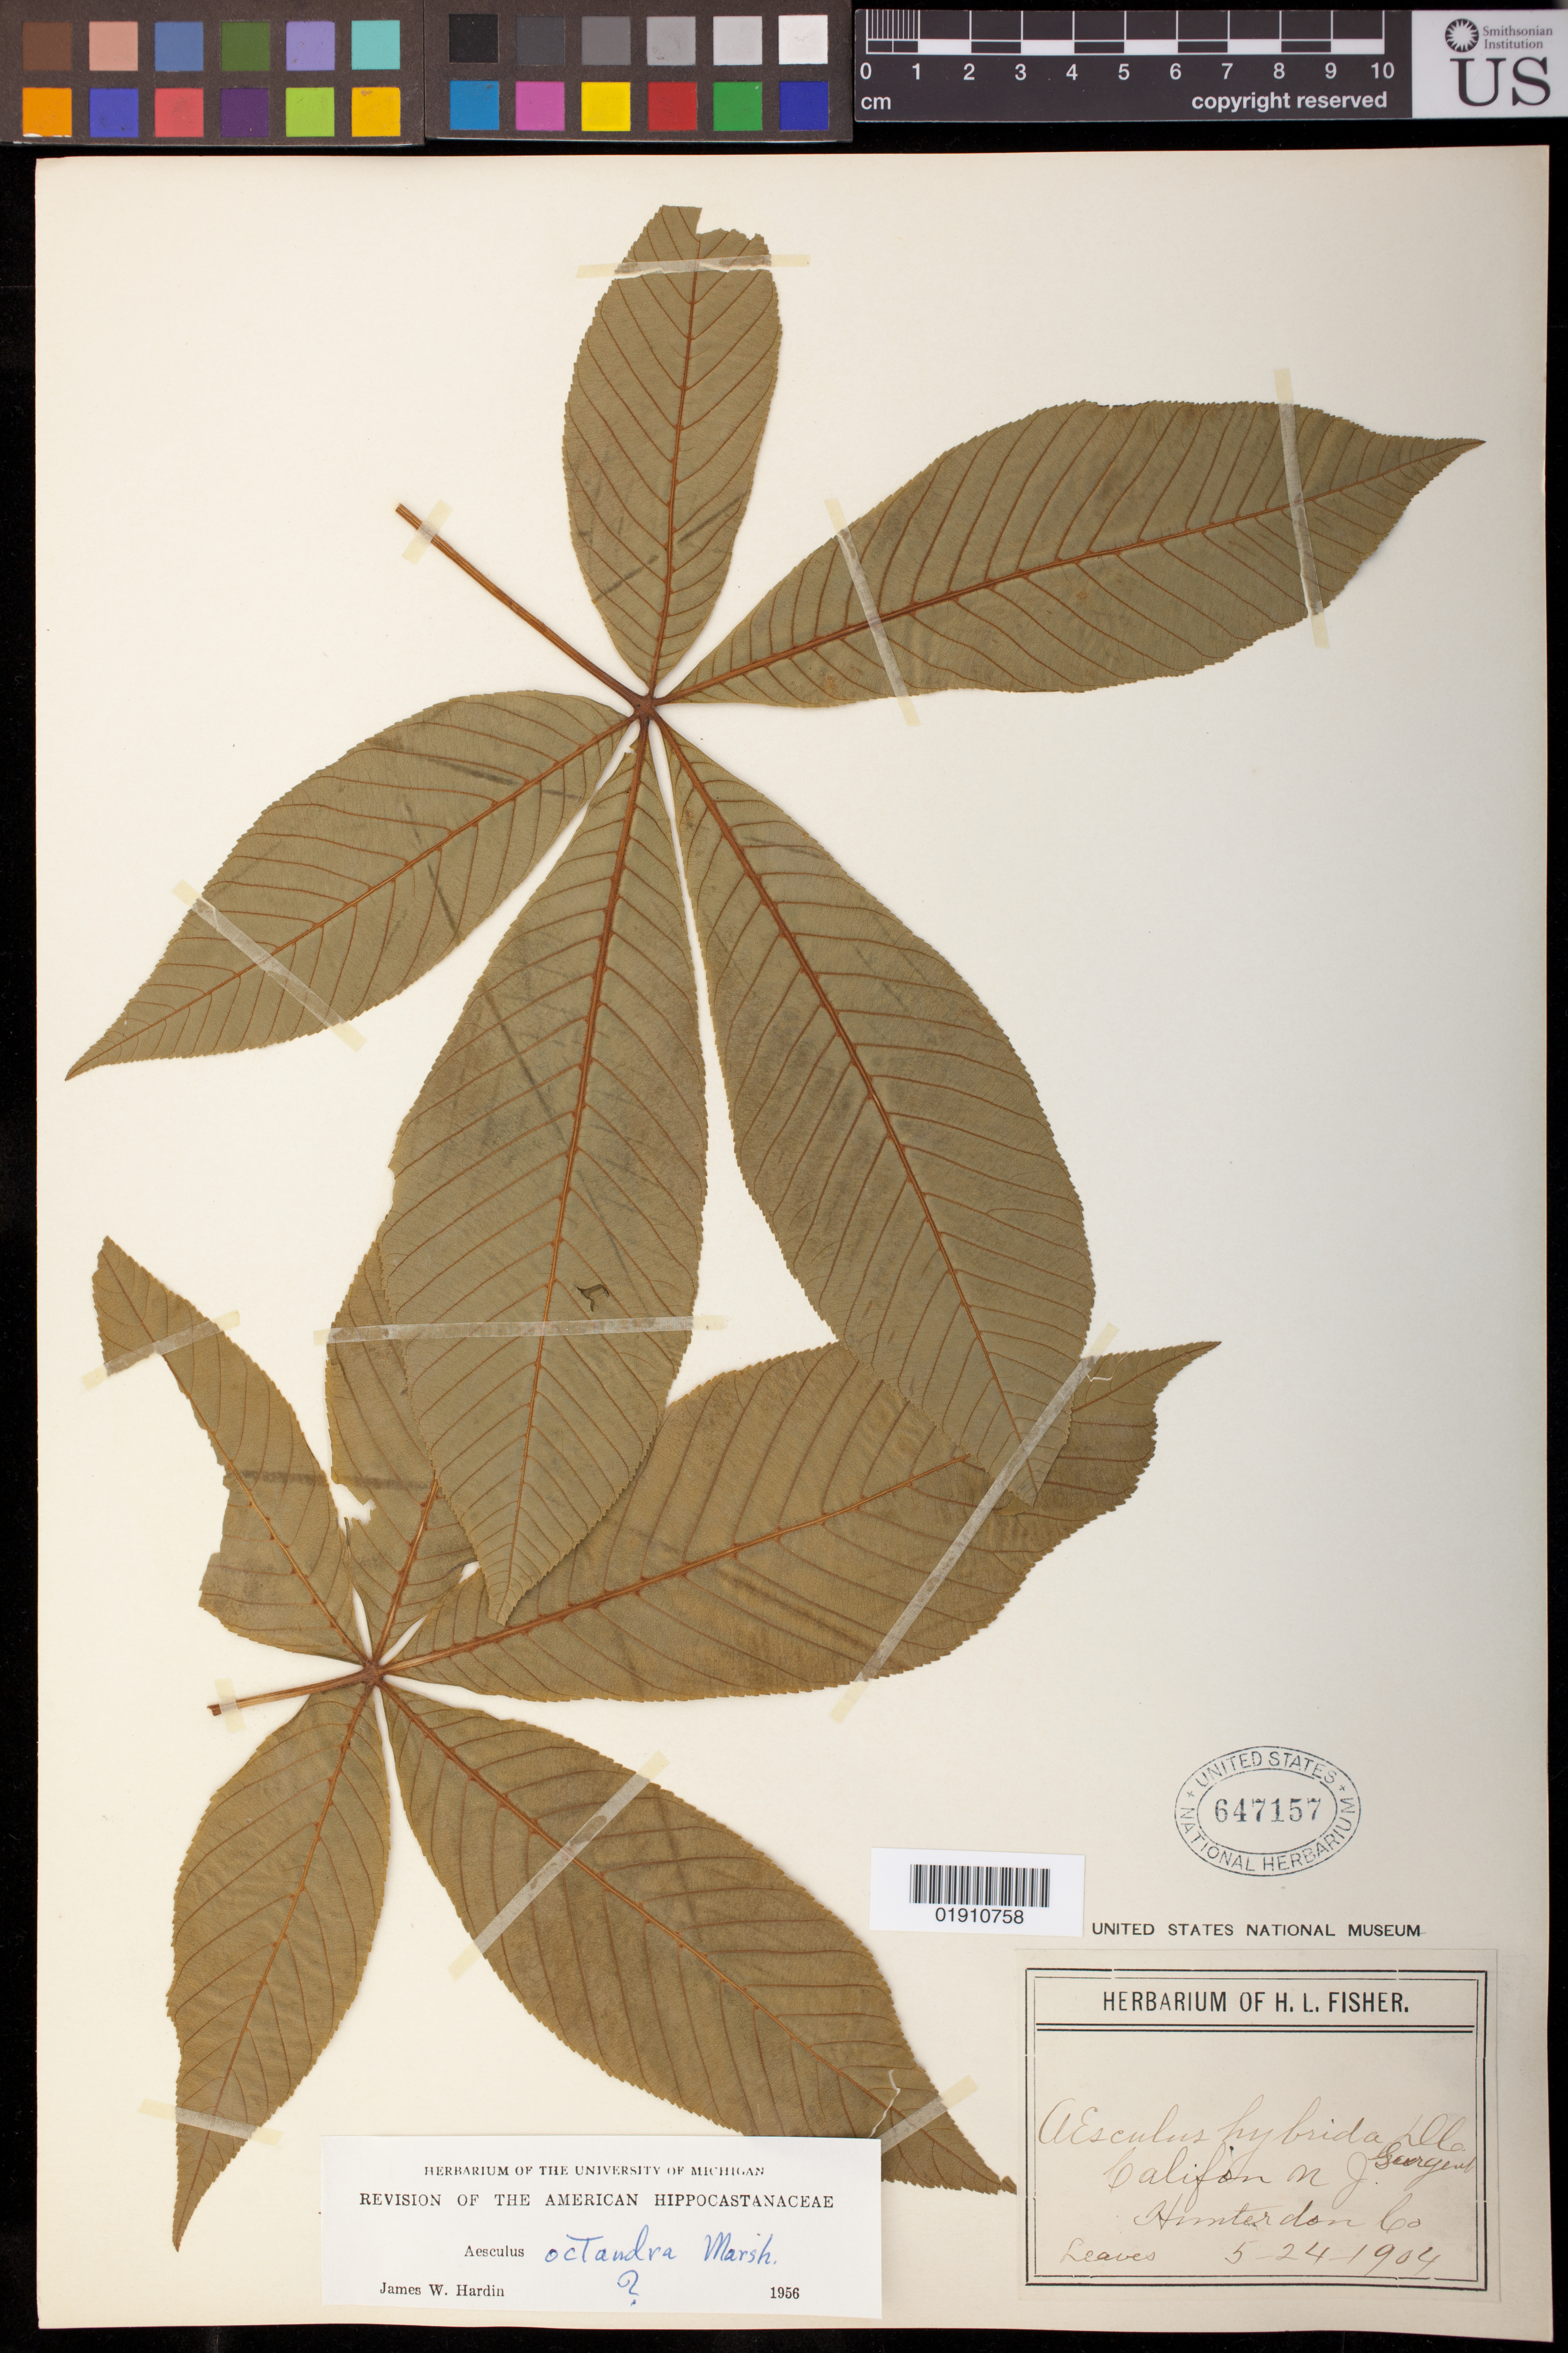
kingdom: Plantae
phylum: Tracheophyta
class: Magnoliopsida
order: Sapindales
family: Sapindaceae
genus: Aesculus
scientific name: Aesculus octandra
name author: Marshall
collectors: H. L. Fisher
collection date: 1904-05-24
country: United States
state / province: New Jersey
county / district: Hunterdon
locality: Califon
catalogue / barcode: US 647157